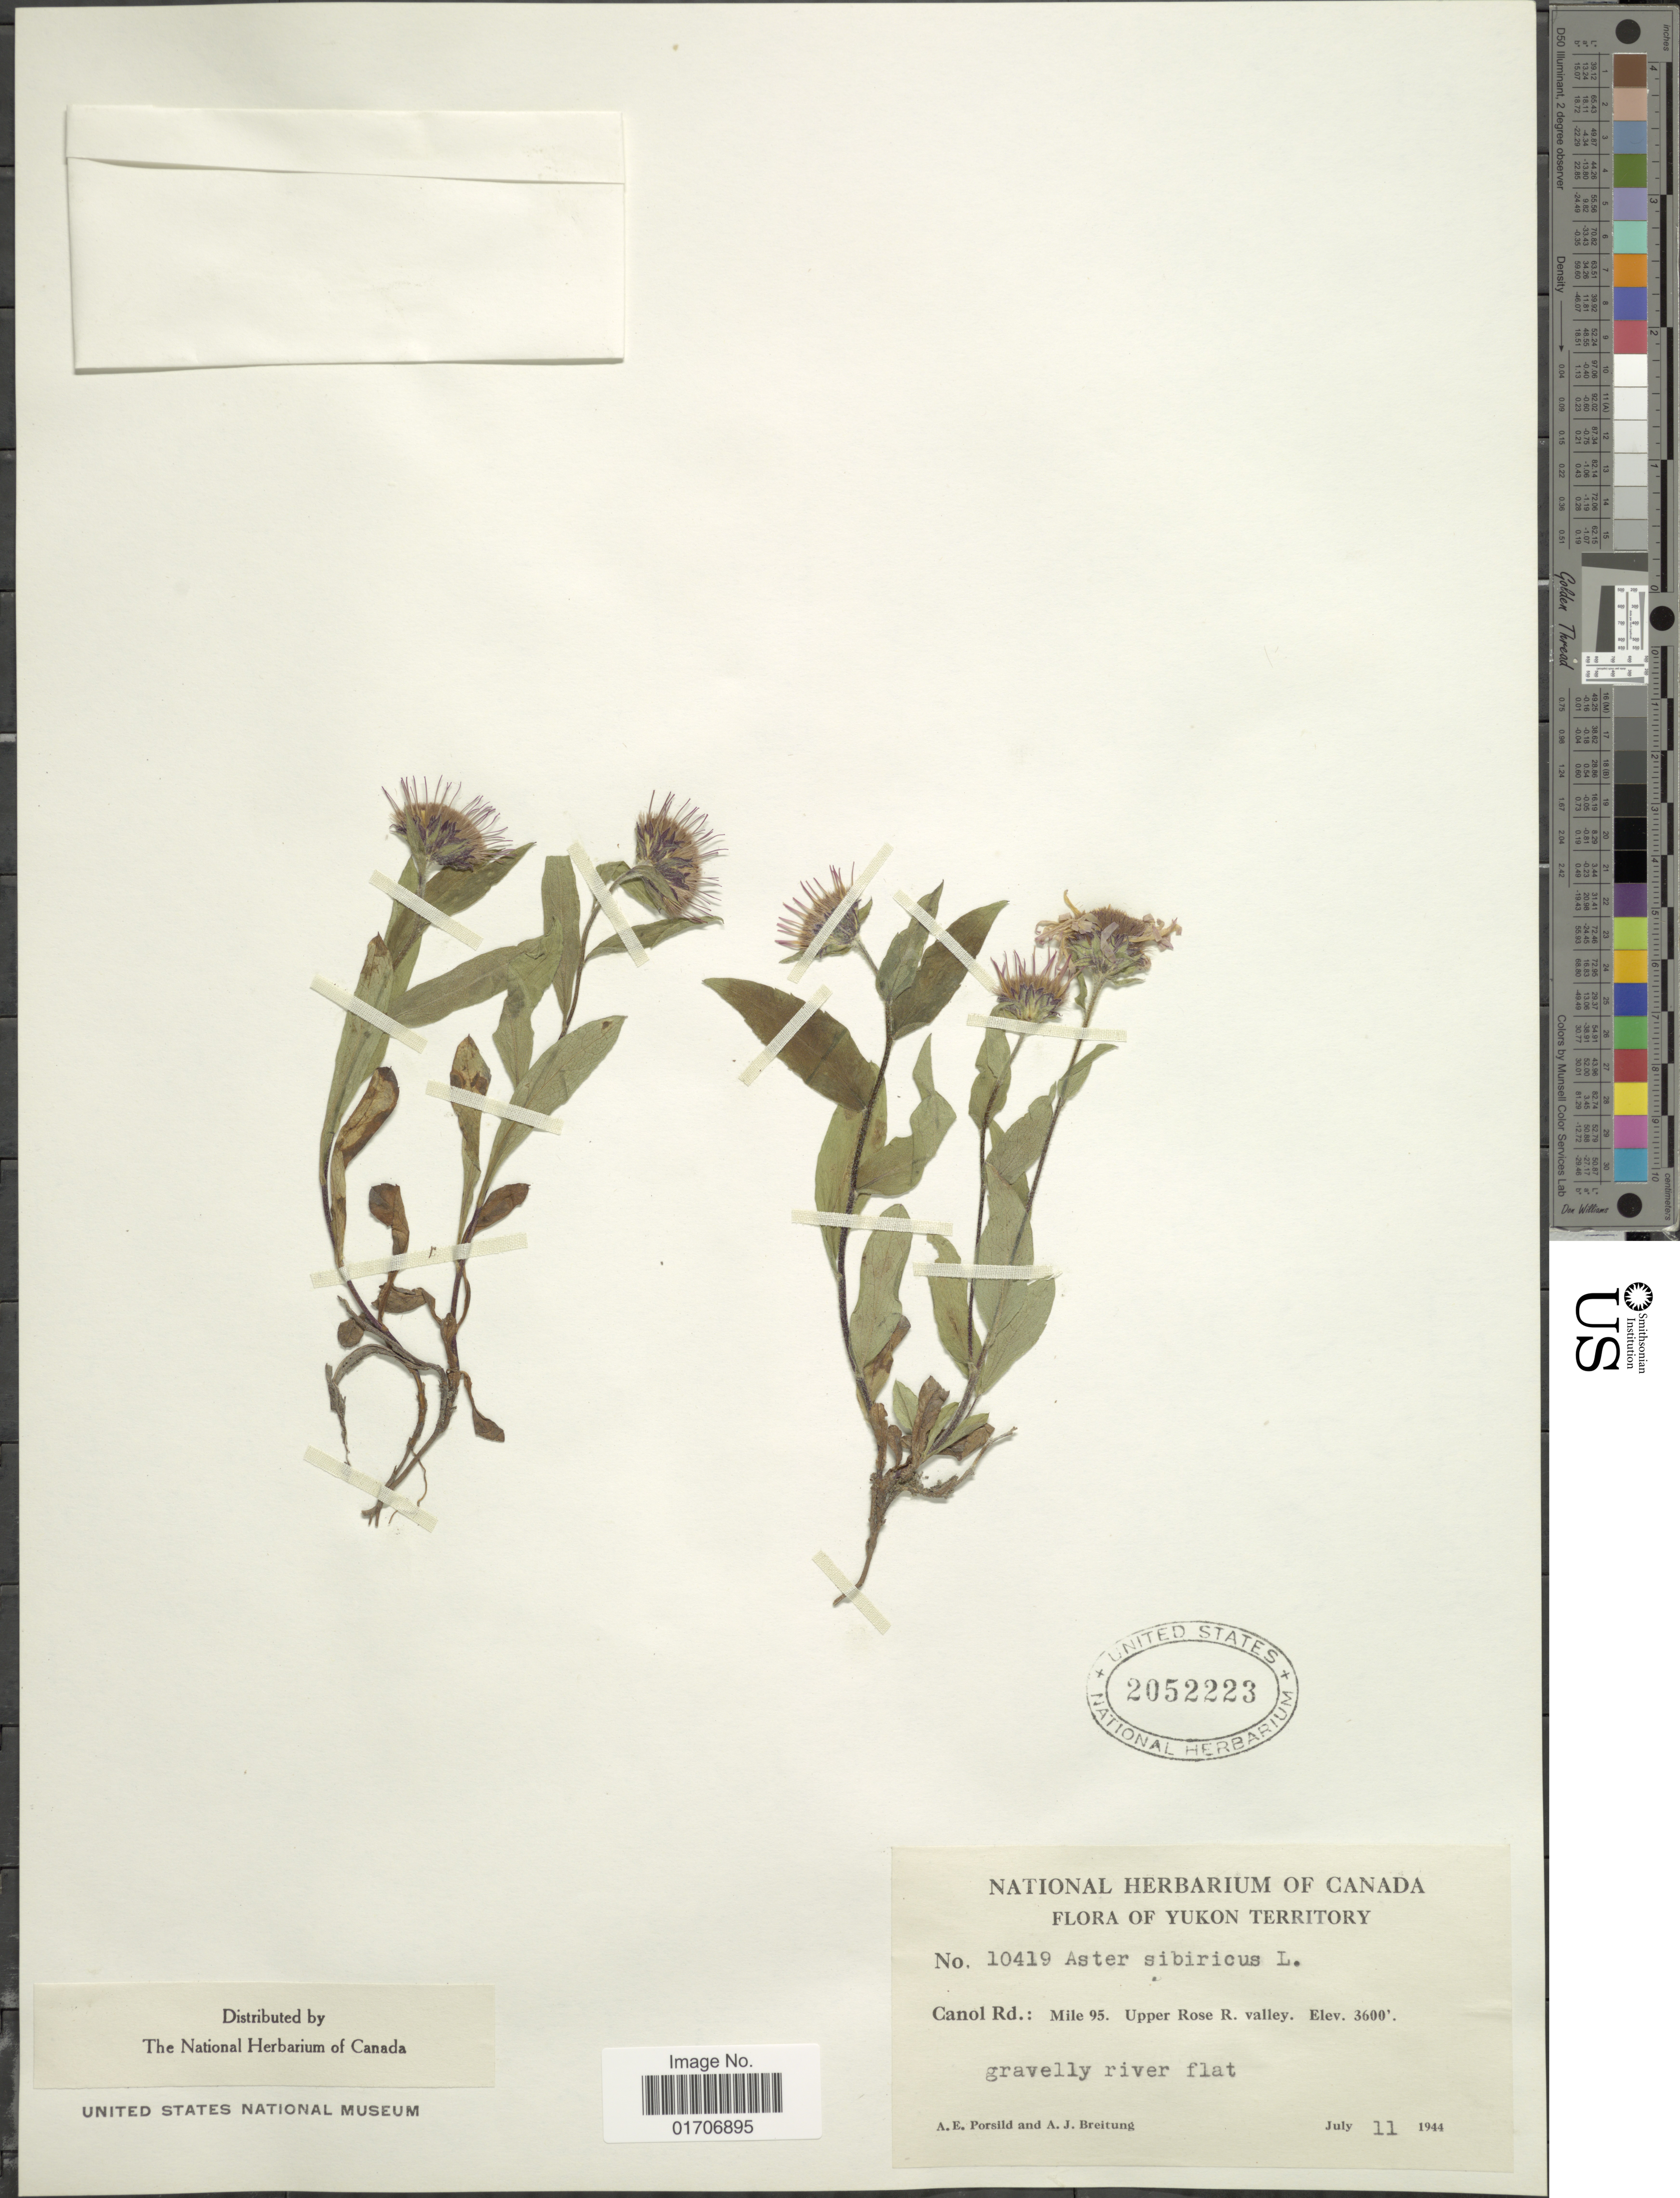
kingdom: Plantae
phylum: Tracheophyta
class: Magnoliopsida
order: Asterales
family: Asteraceae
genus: Eurybia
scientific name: Eurybia sibirica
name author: (L.) G.L. Nesom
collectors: A. E. Porsild & A. Breitung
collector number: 10419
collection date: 1944-07-11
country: Canada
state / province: Yukon Territory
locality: Canol Rd.: Mile 95. Upper Rose R. valley.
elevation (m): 1097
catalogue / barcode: US 2052223